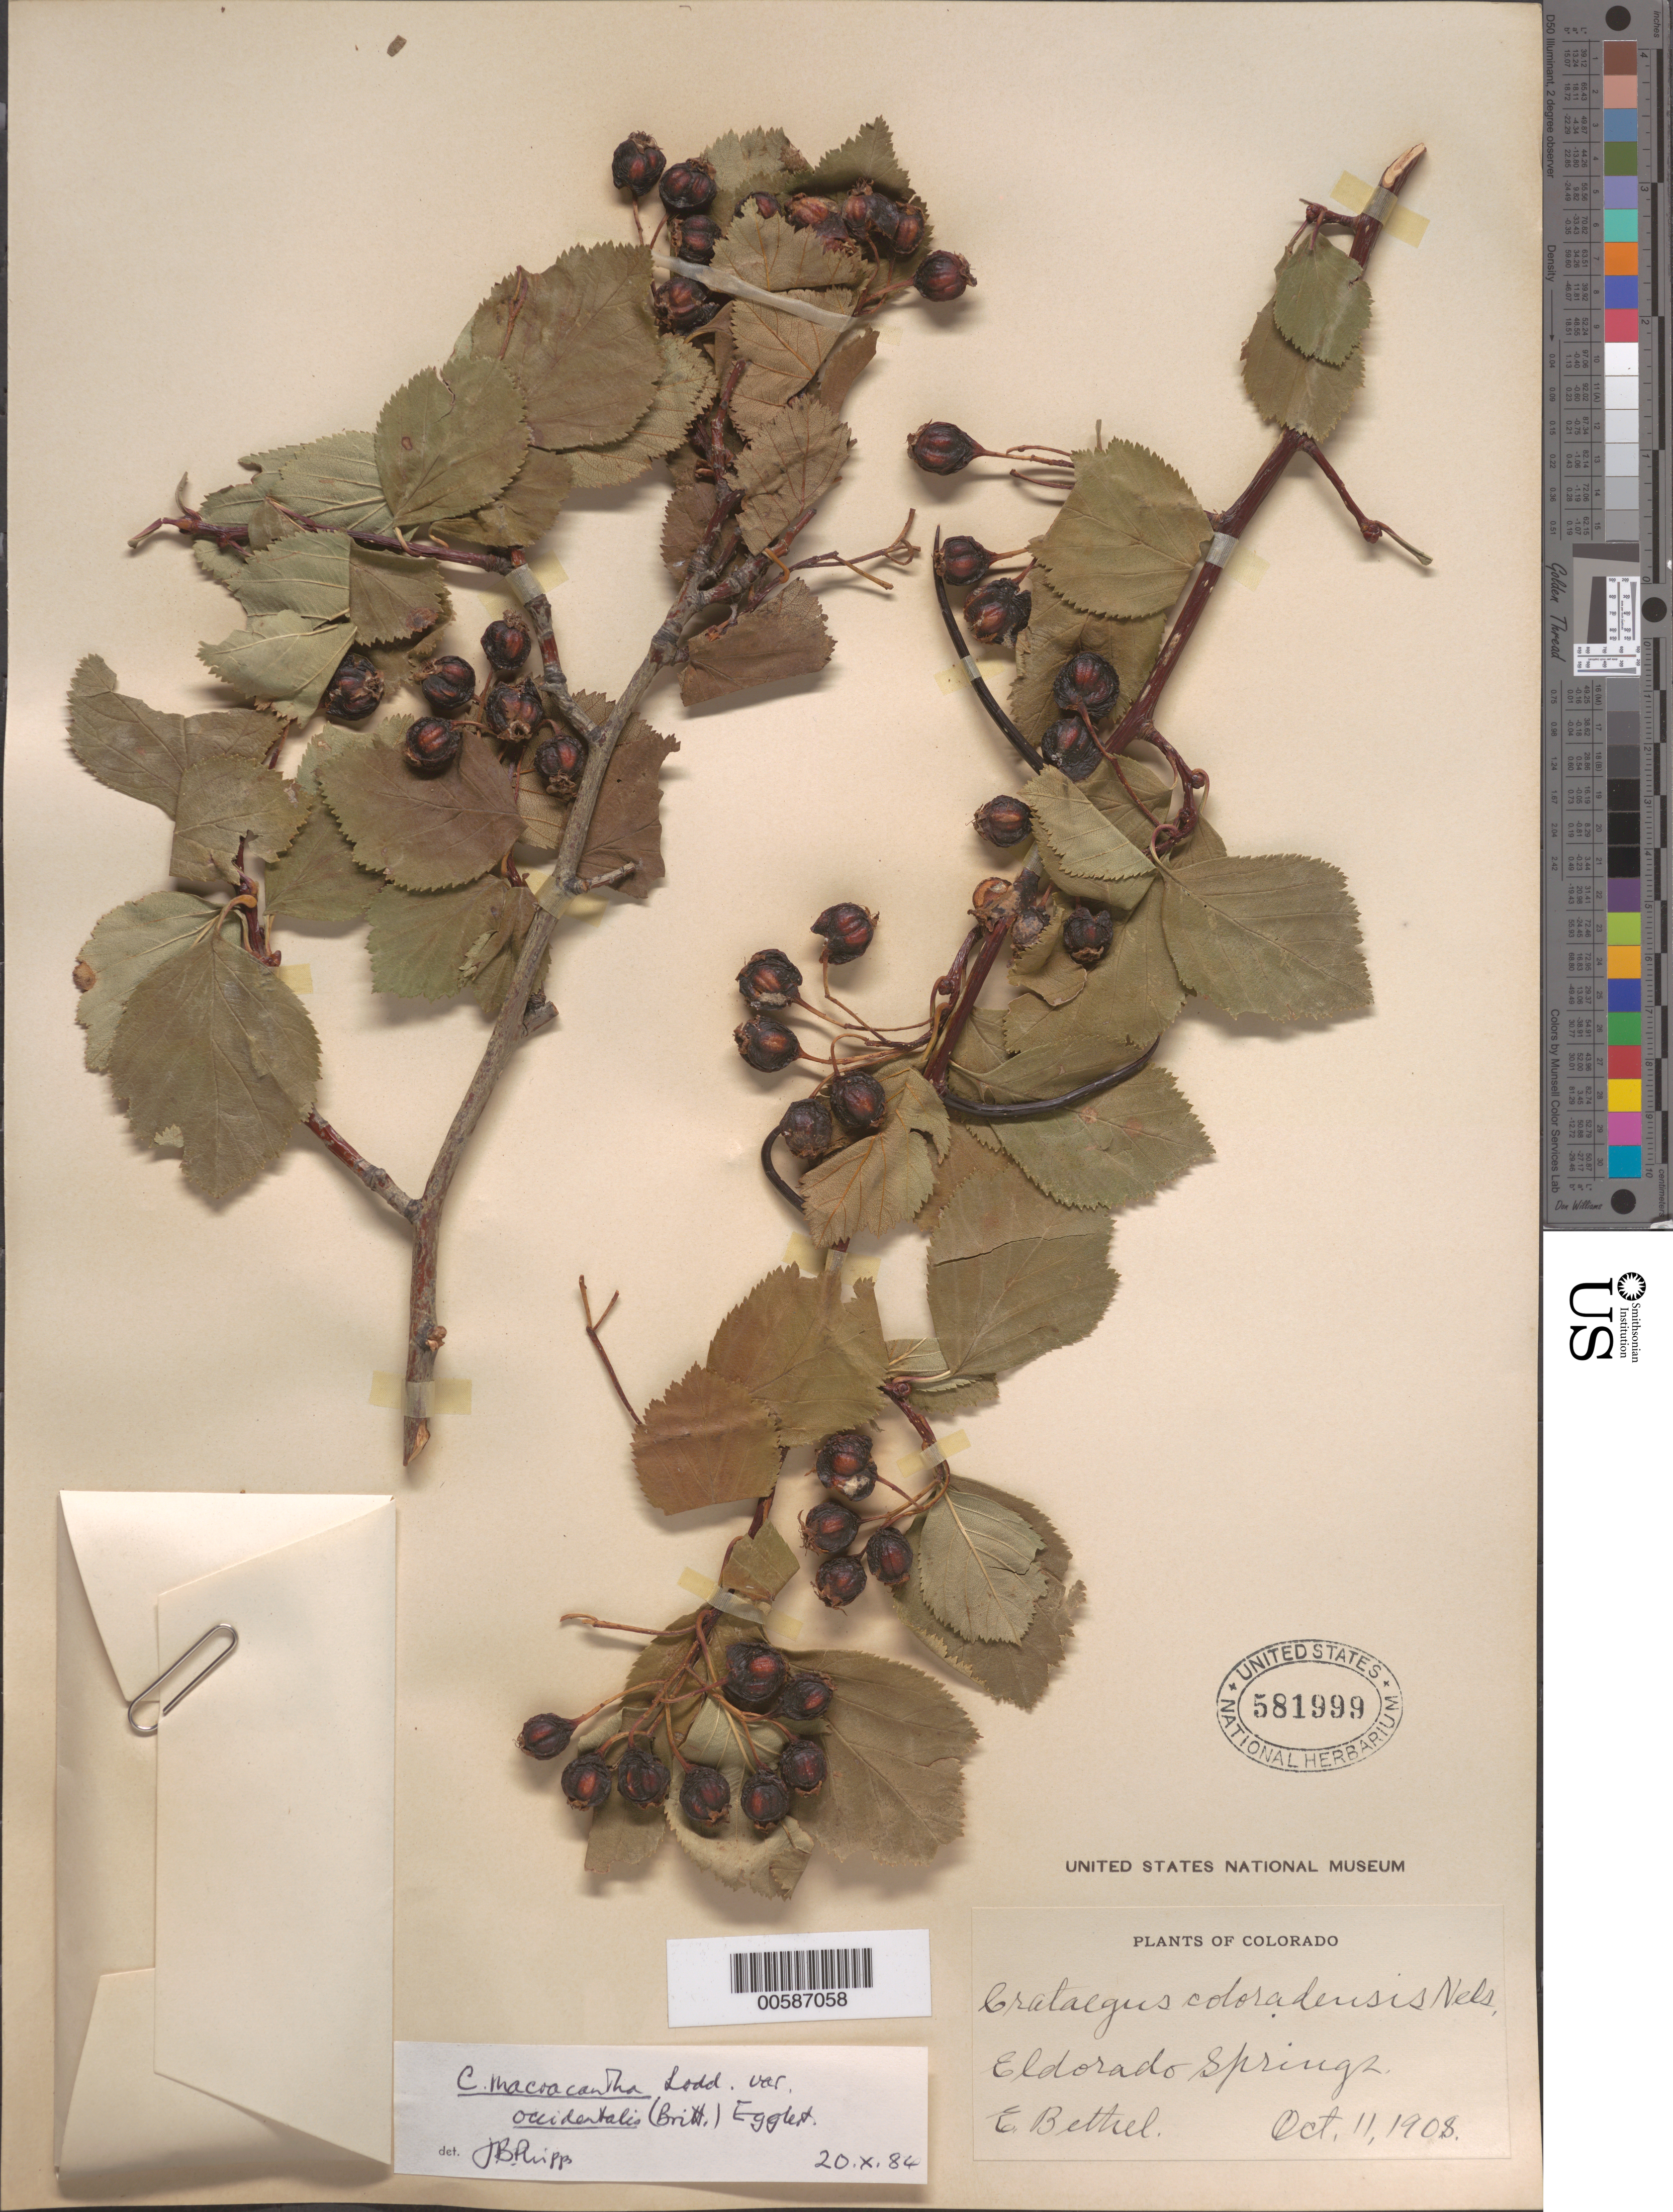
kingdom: Plantae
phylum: Tracheophyta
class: Magnoliopsida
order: Rosales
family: Rosaceae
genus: Crataegus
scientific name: Crataegus macracantha var. occidentalis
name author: (Britton) Eggl.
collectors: E. Bethel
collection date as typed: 11 Oct 1908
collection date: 1908-10-11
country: United States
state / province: Colorado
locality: Eldorado Springs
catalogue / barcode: US 581999